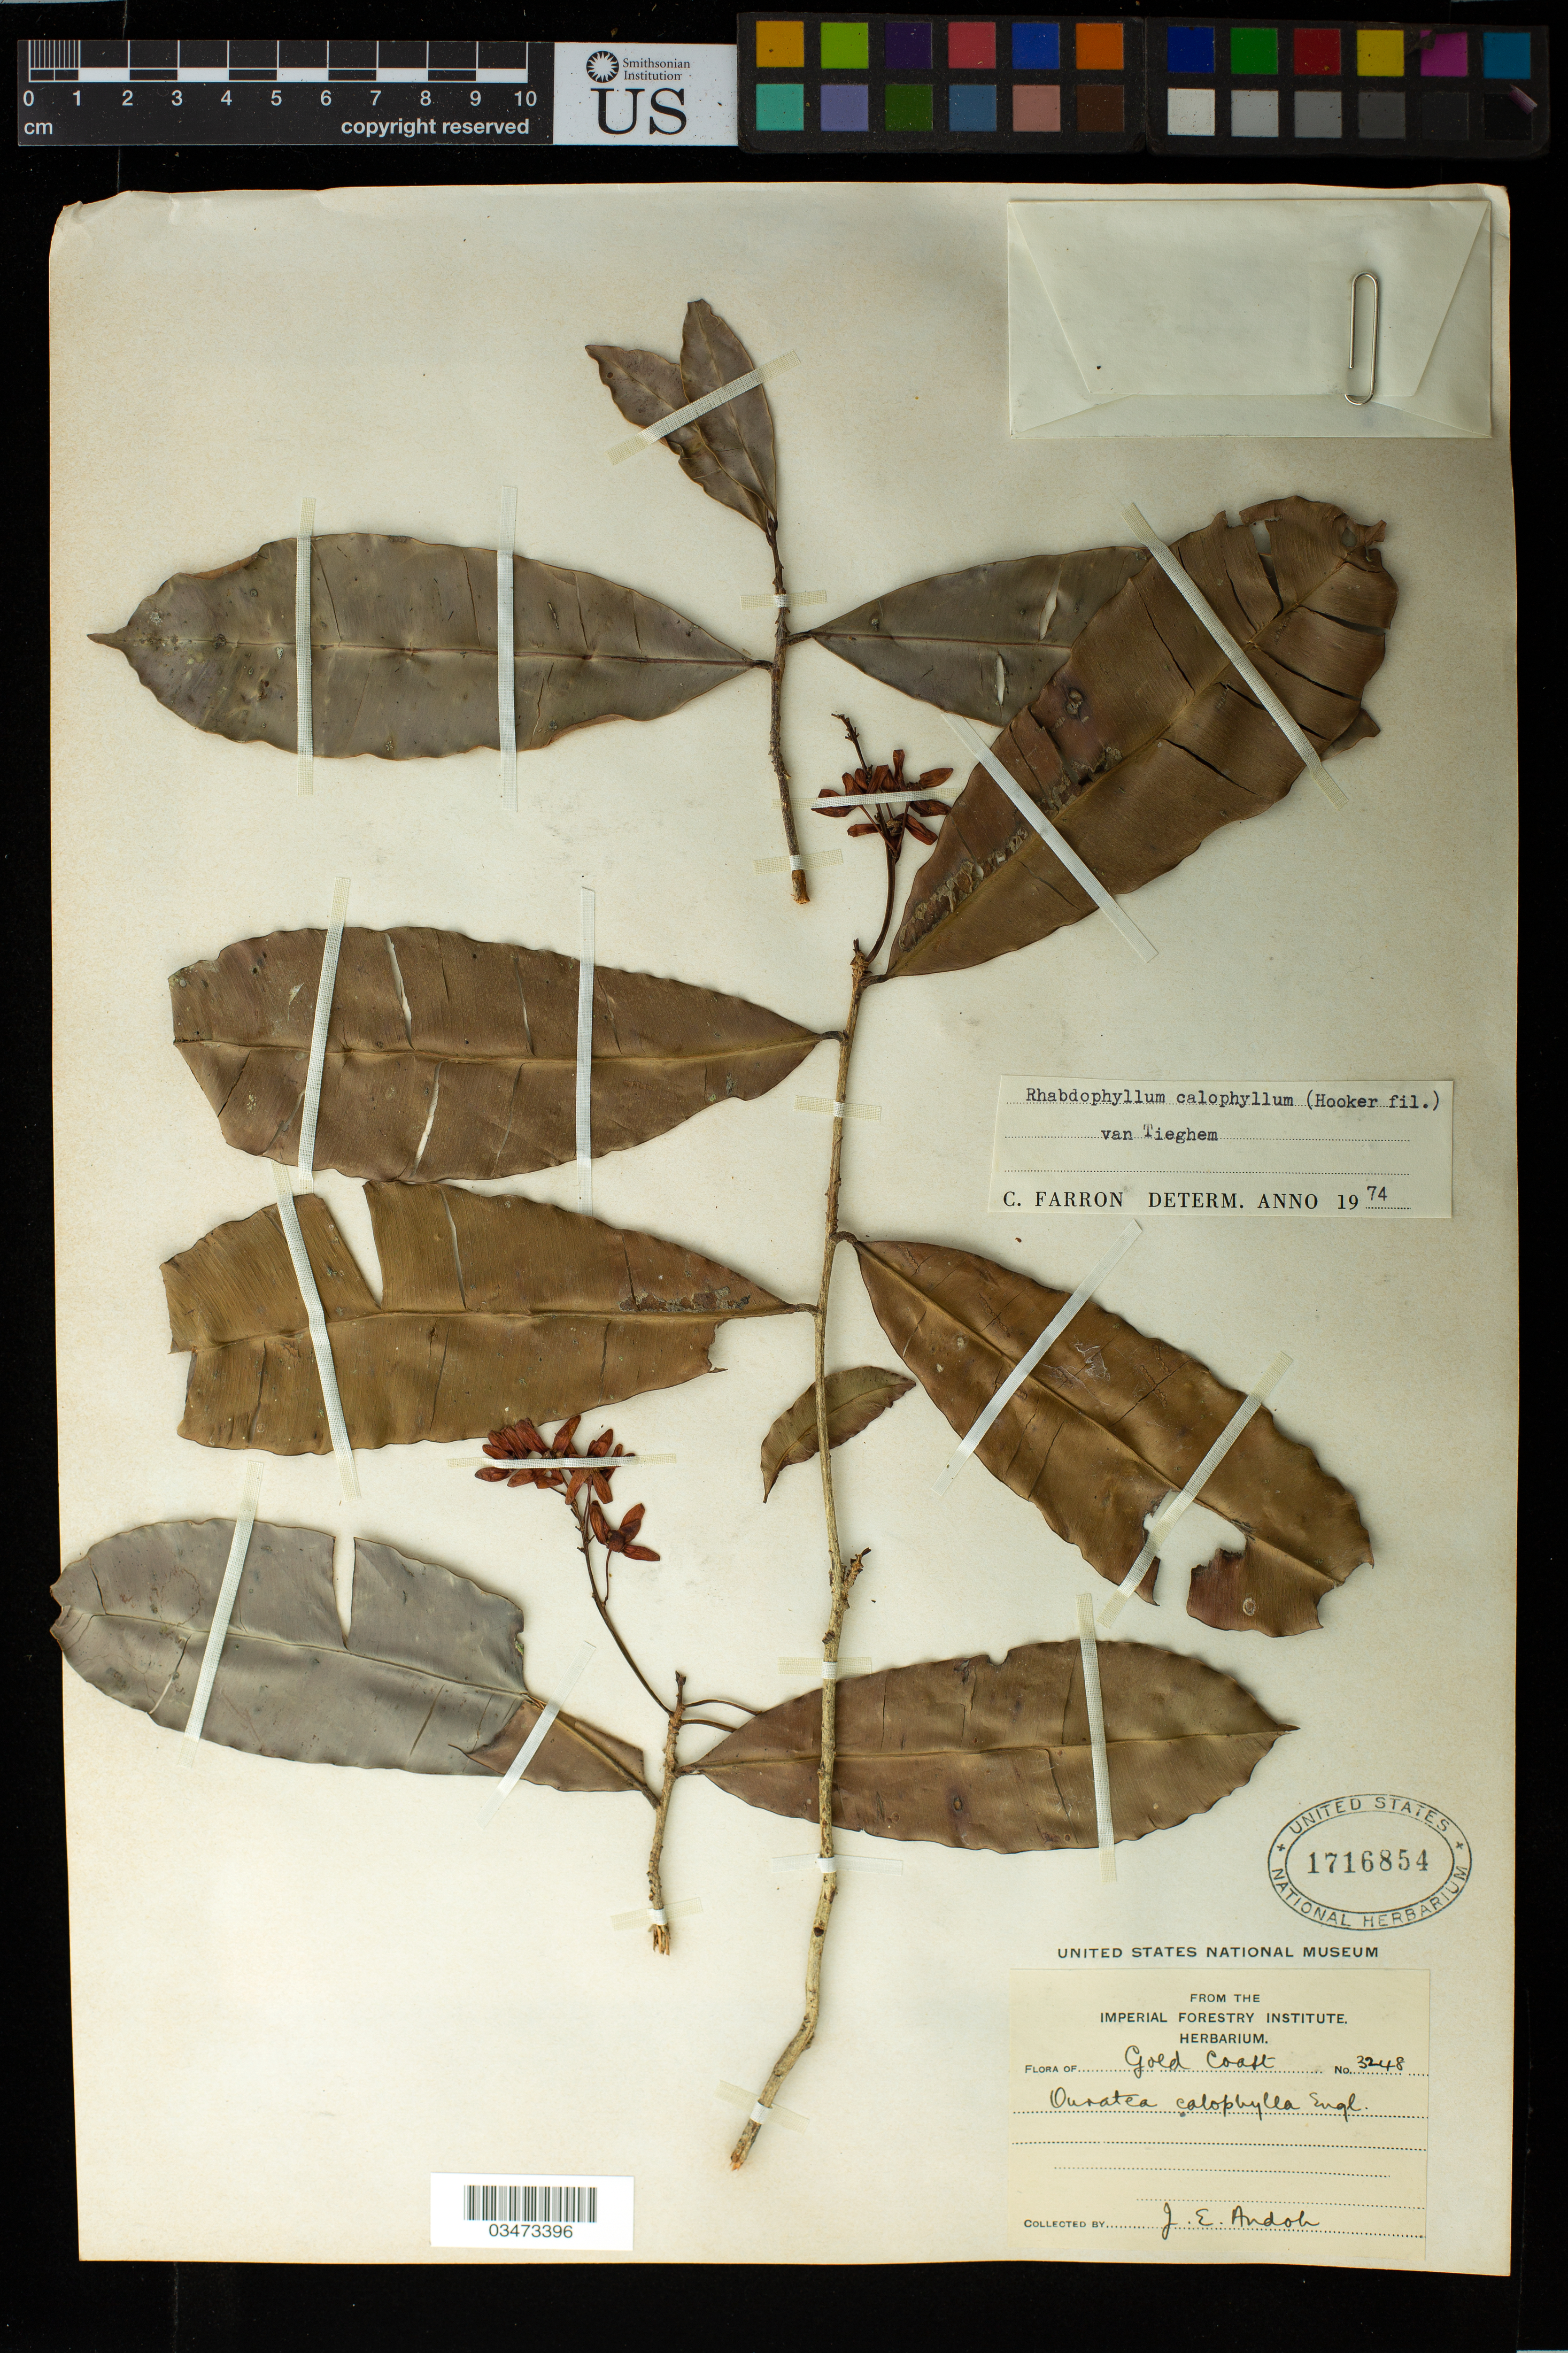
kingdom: Plantae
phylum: Tracheophyta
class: Magnoliopsida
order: Malpighiales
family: Ochnaceae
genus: Rhabdophyllum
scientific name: Rhabdophyllum calophyllum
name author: (Hook. f.) Tiegh.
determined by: Farron, Claude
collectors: J. Andoh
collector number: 3248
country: Ghana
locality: Gold Coast.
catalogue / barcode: US 1716854